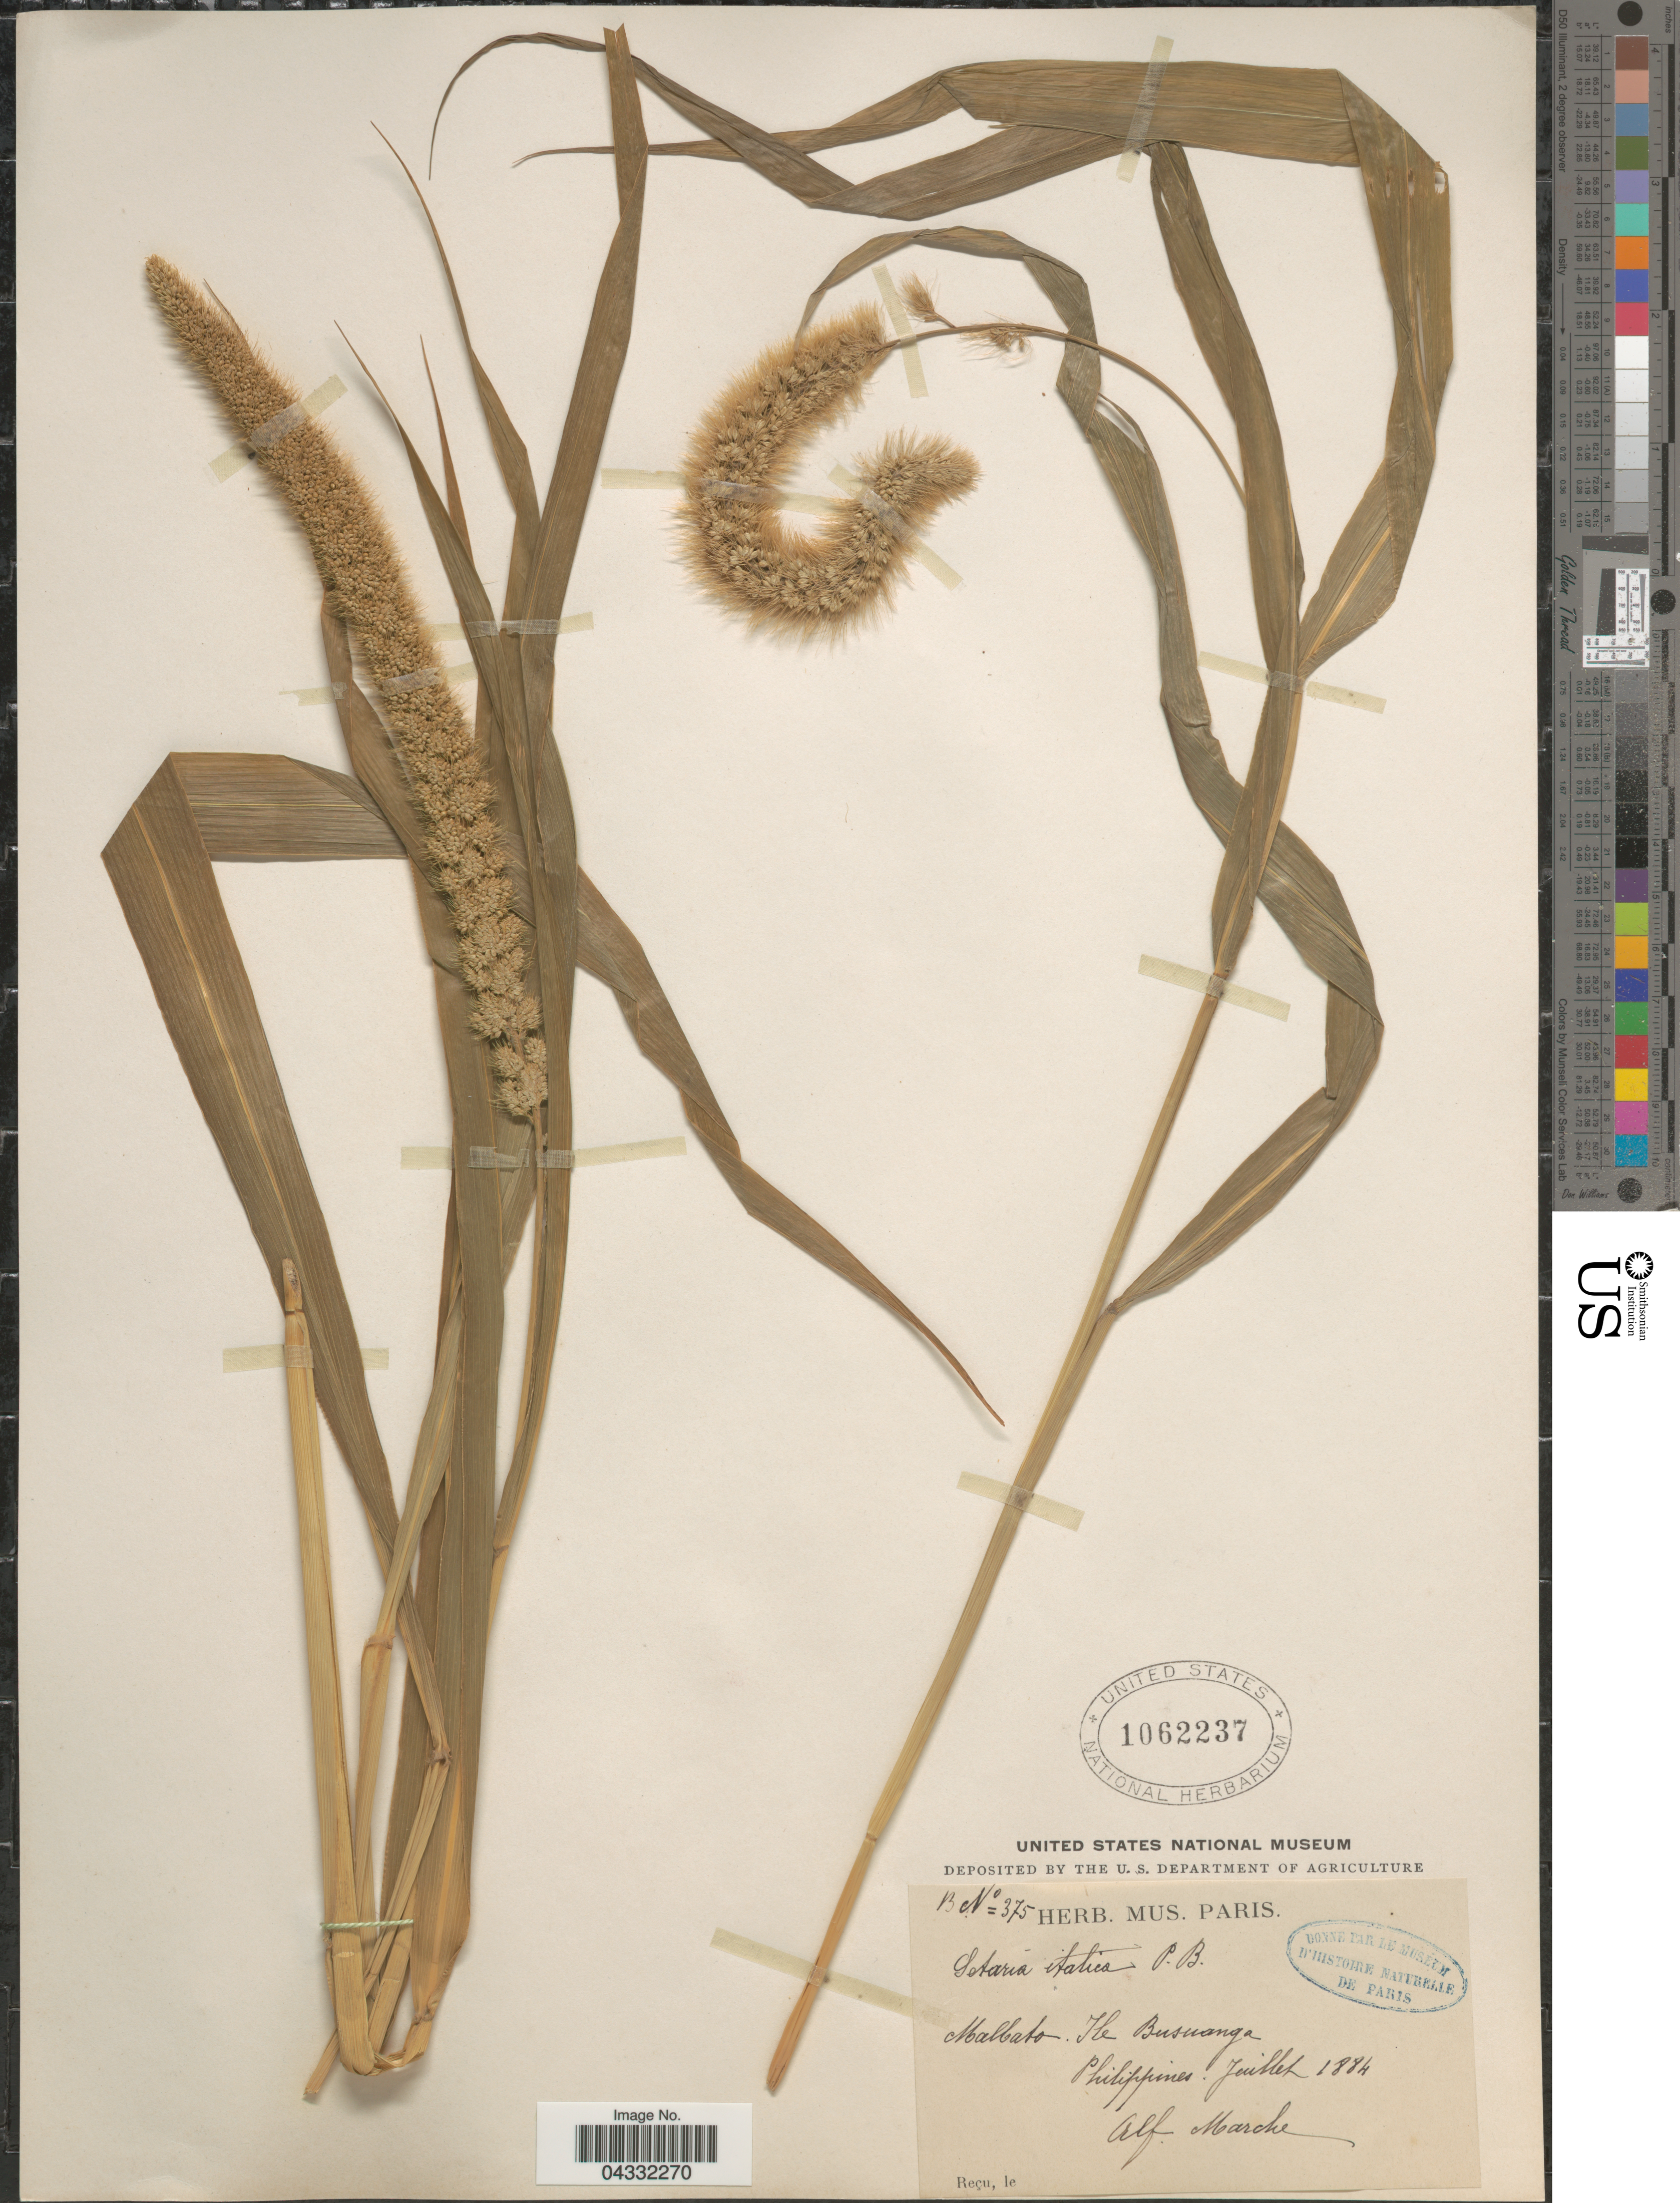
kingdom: Plantae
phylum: Tracheophyta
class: Liliopsida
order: Poales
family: Poaceae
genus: Setaria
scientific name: Setaria italica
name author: (L.) P. Beauv.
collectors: A. Marche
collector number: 375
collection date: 1884-07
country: Philippines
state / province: Mimaropa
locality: Malbato. Ile Busuanga.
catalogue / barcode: US 1062237